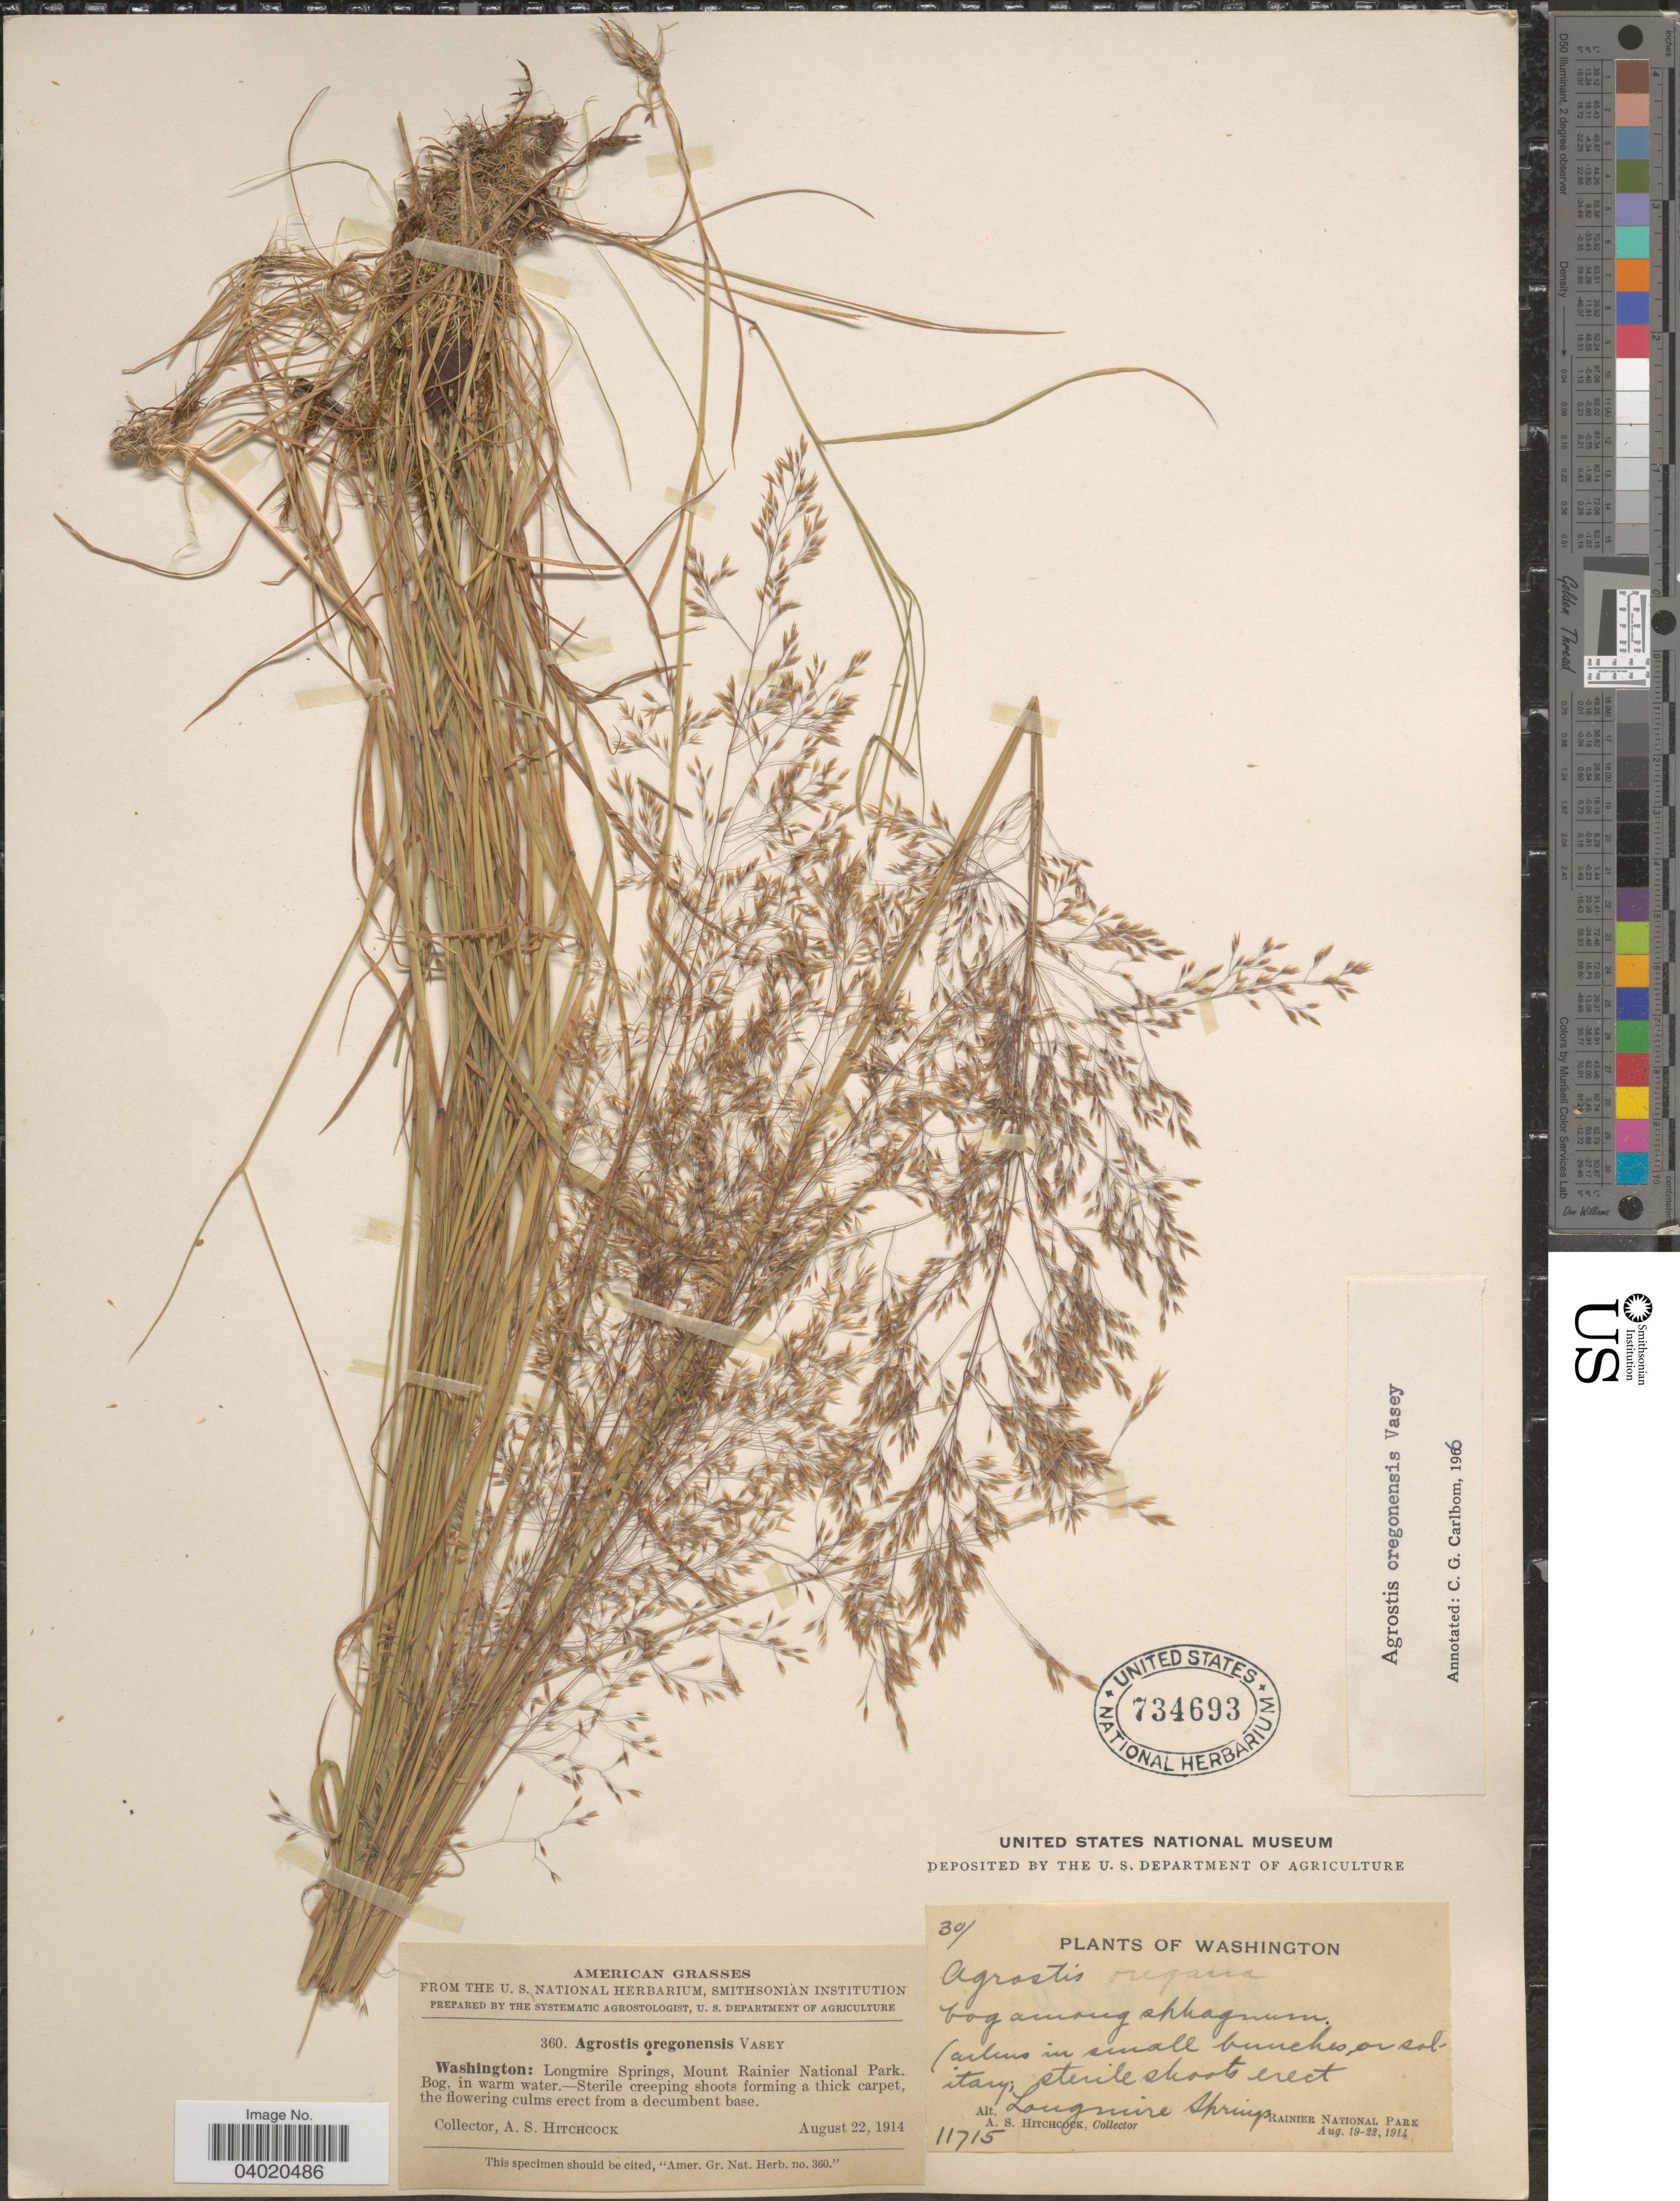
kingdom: Plantae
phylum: Tracheophyta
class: Liliopsida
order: Poales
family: Poaceae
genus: Agrostis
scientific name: Agrostis oregonensis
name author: Vasey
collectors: A. S. Hitchcock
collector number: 11715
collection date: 1914-08-22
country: United States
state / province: Washington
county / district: Pierce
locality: Longmire Springs, Mount Rainier National Park.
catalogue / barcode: US 734693